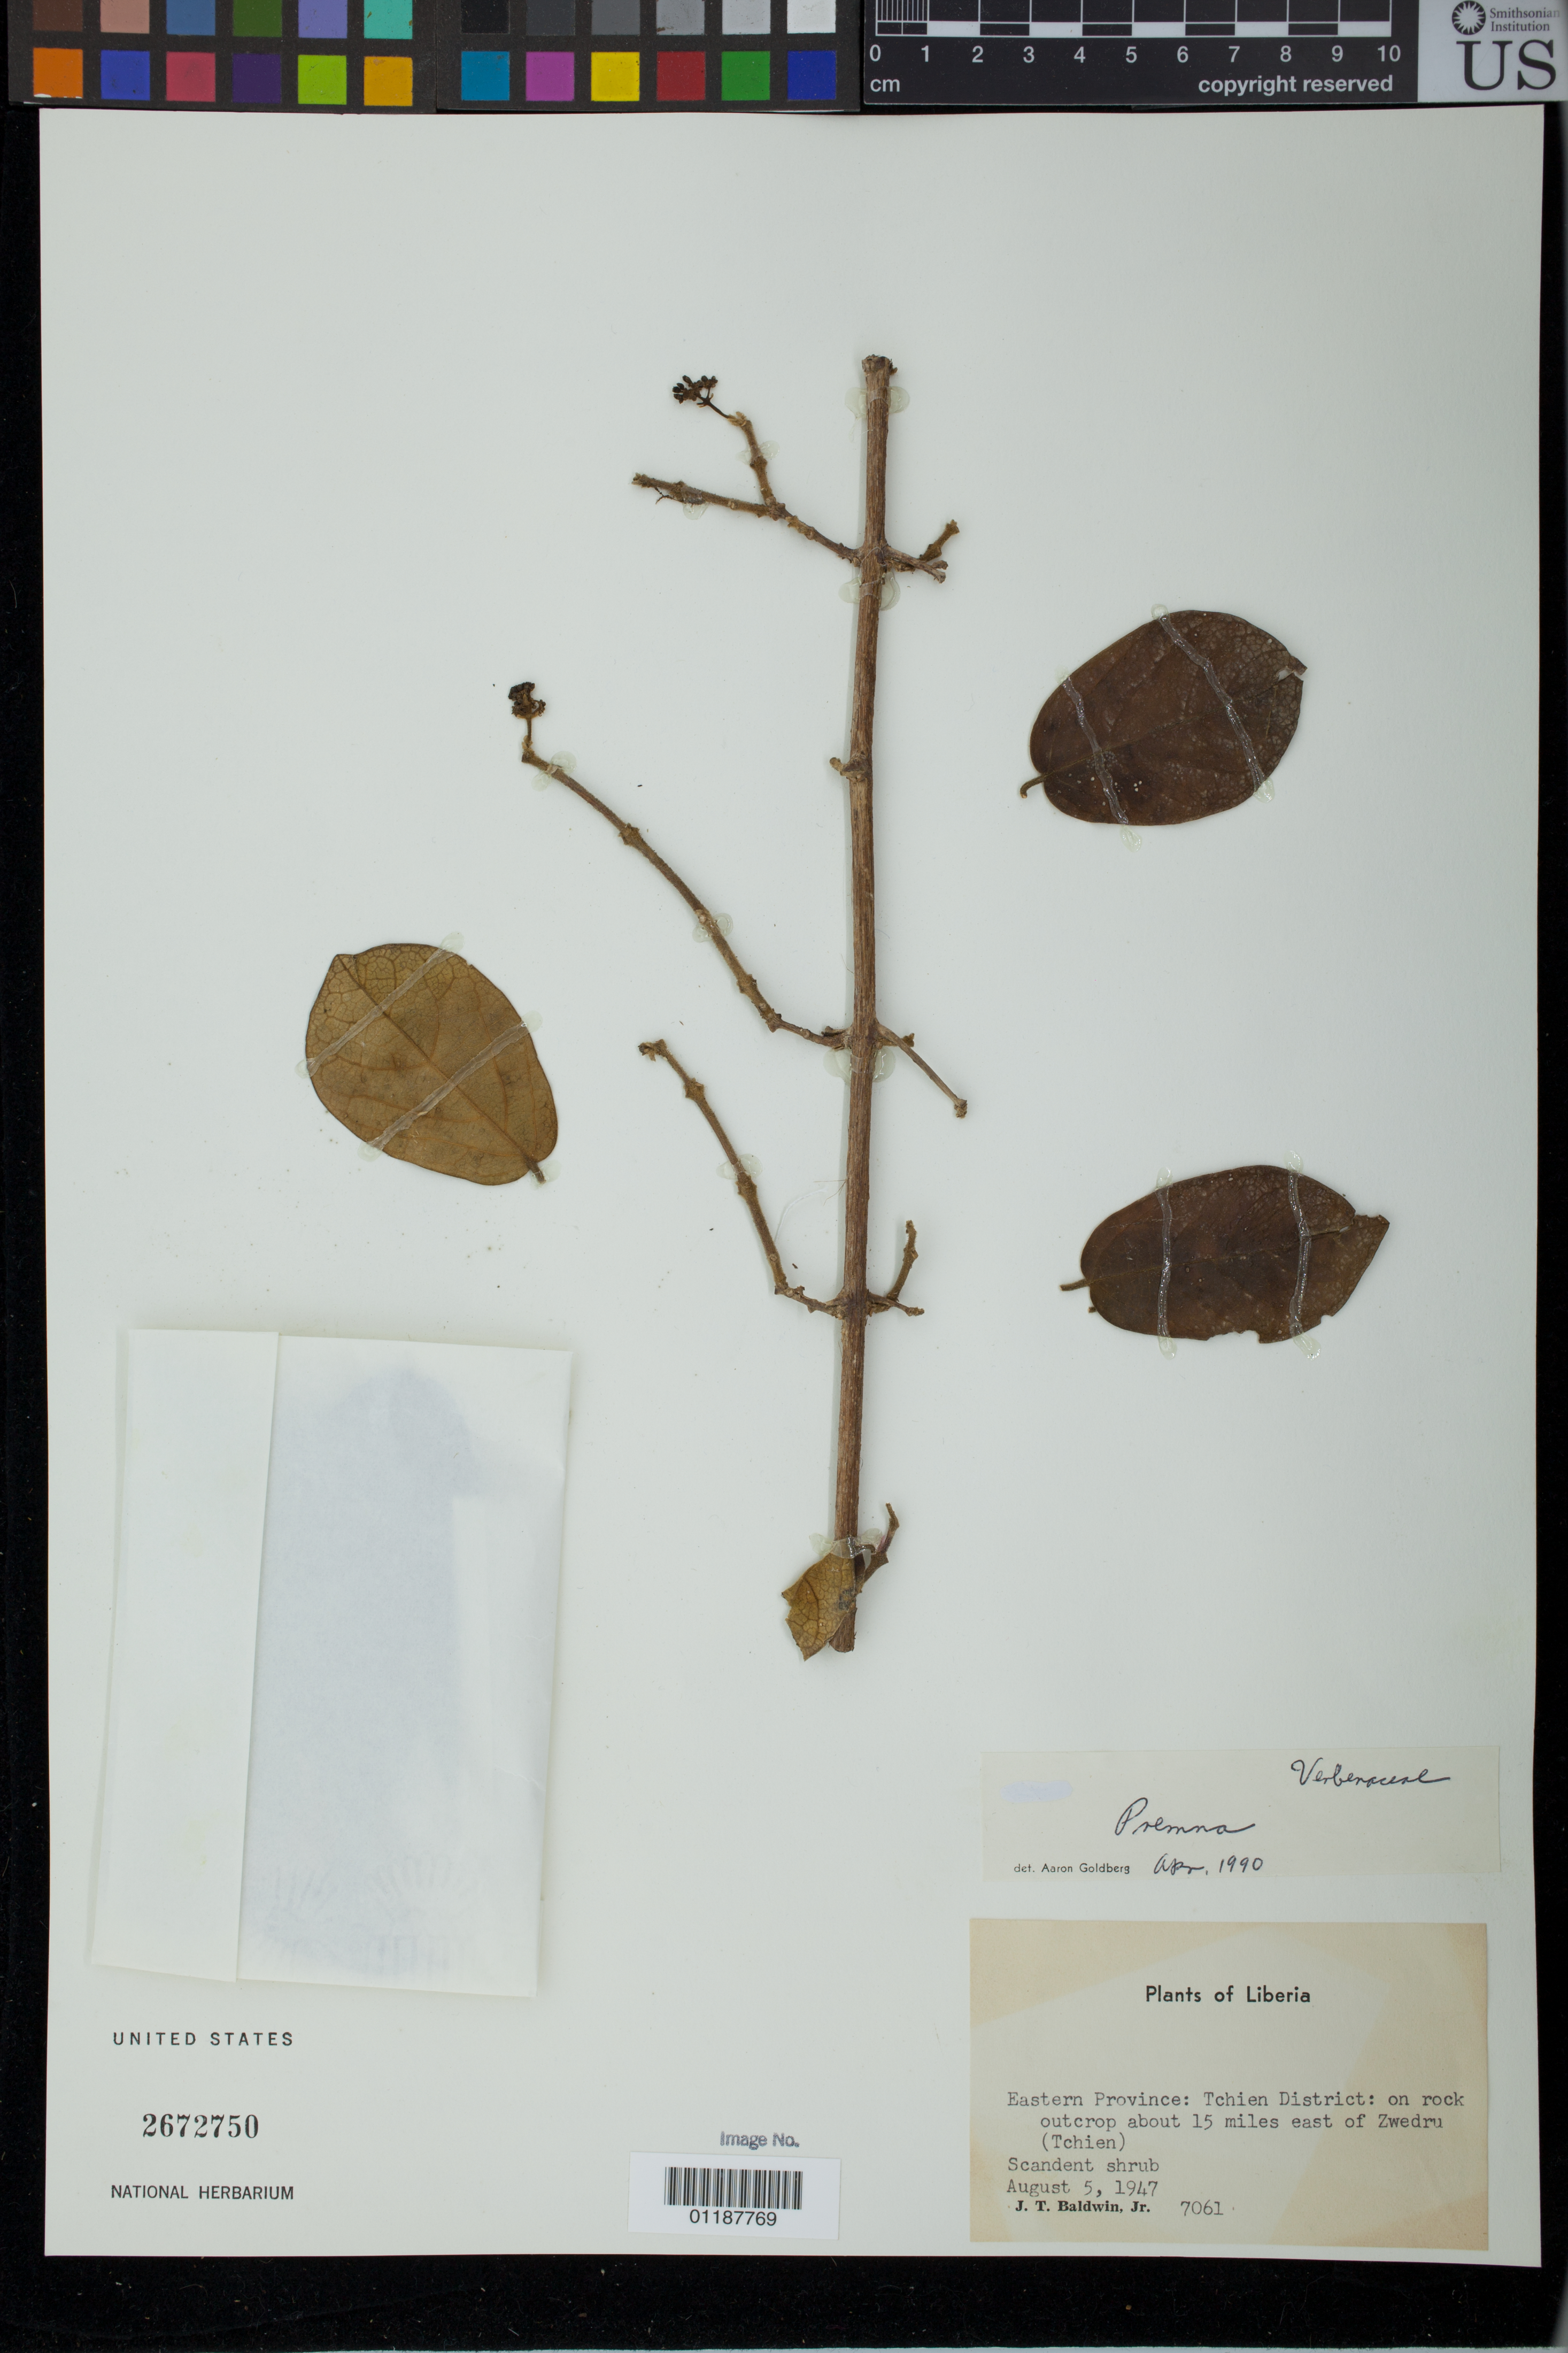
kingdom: Plantae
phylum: Tracheophyta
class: Magnoliopsida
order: Lamiales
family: Lamiaceae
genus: Premna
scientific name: Premna sp.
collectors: J. T. Baldwin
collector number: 7061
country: Liberia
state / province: Grand Gedeh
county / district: Tchien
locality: E of Zwedru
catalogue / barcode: US 2672750